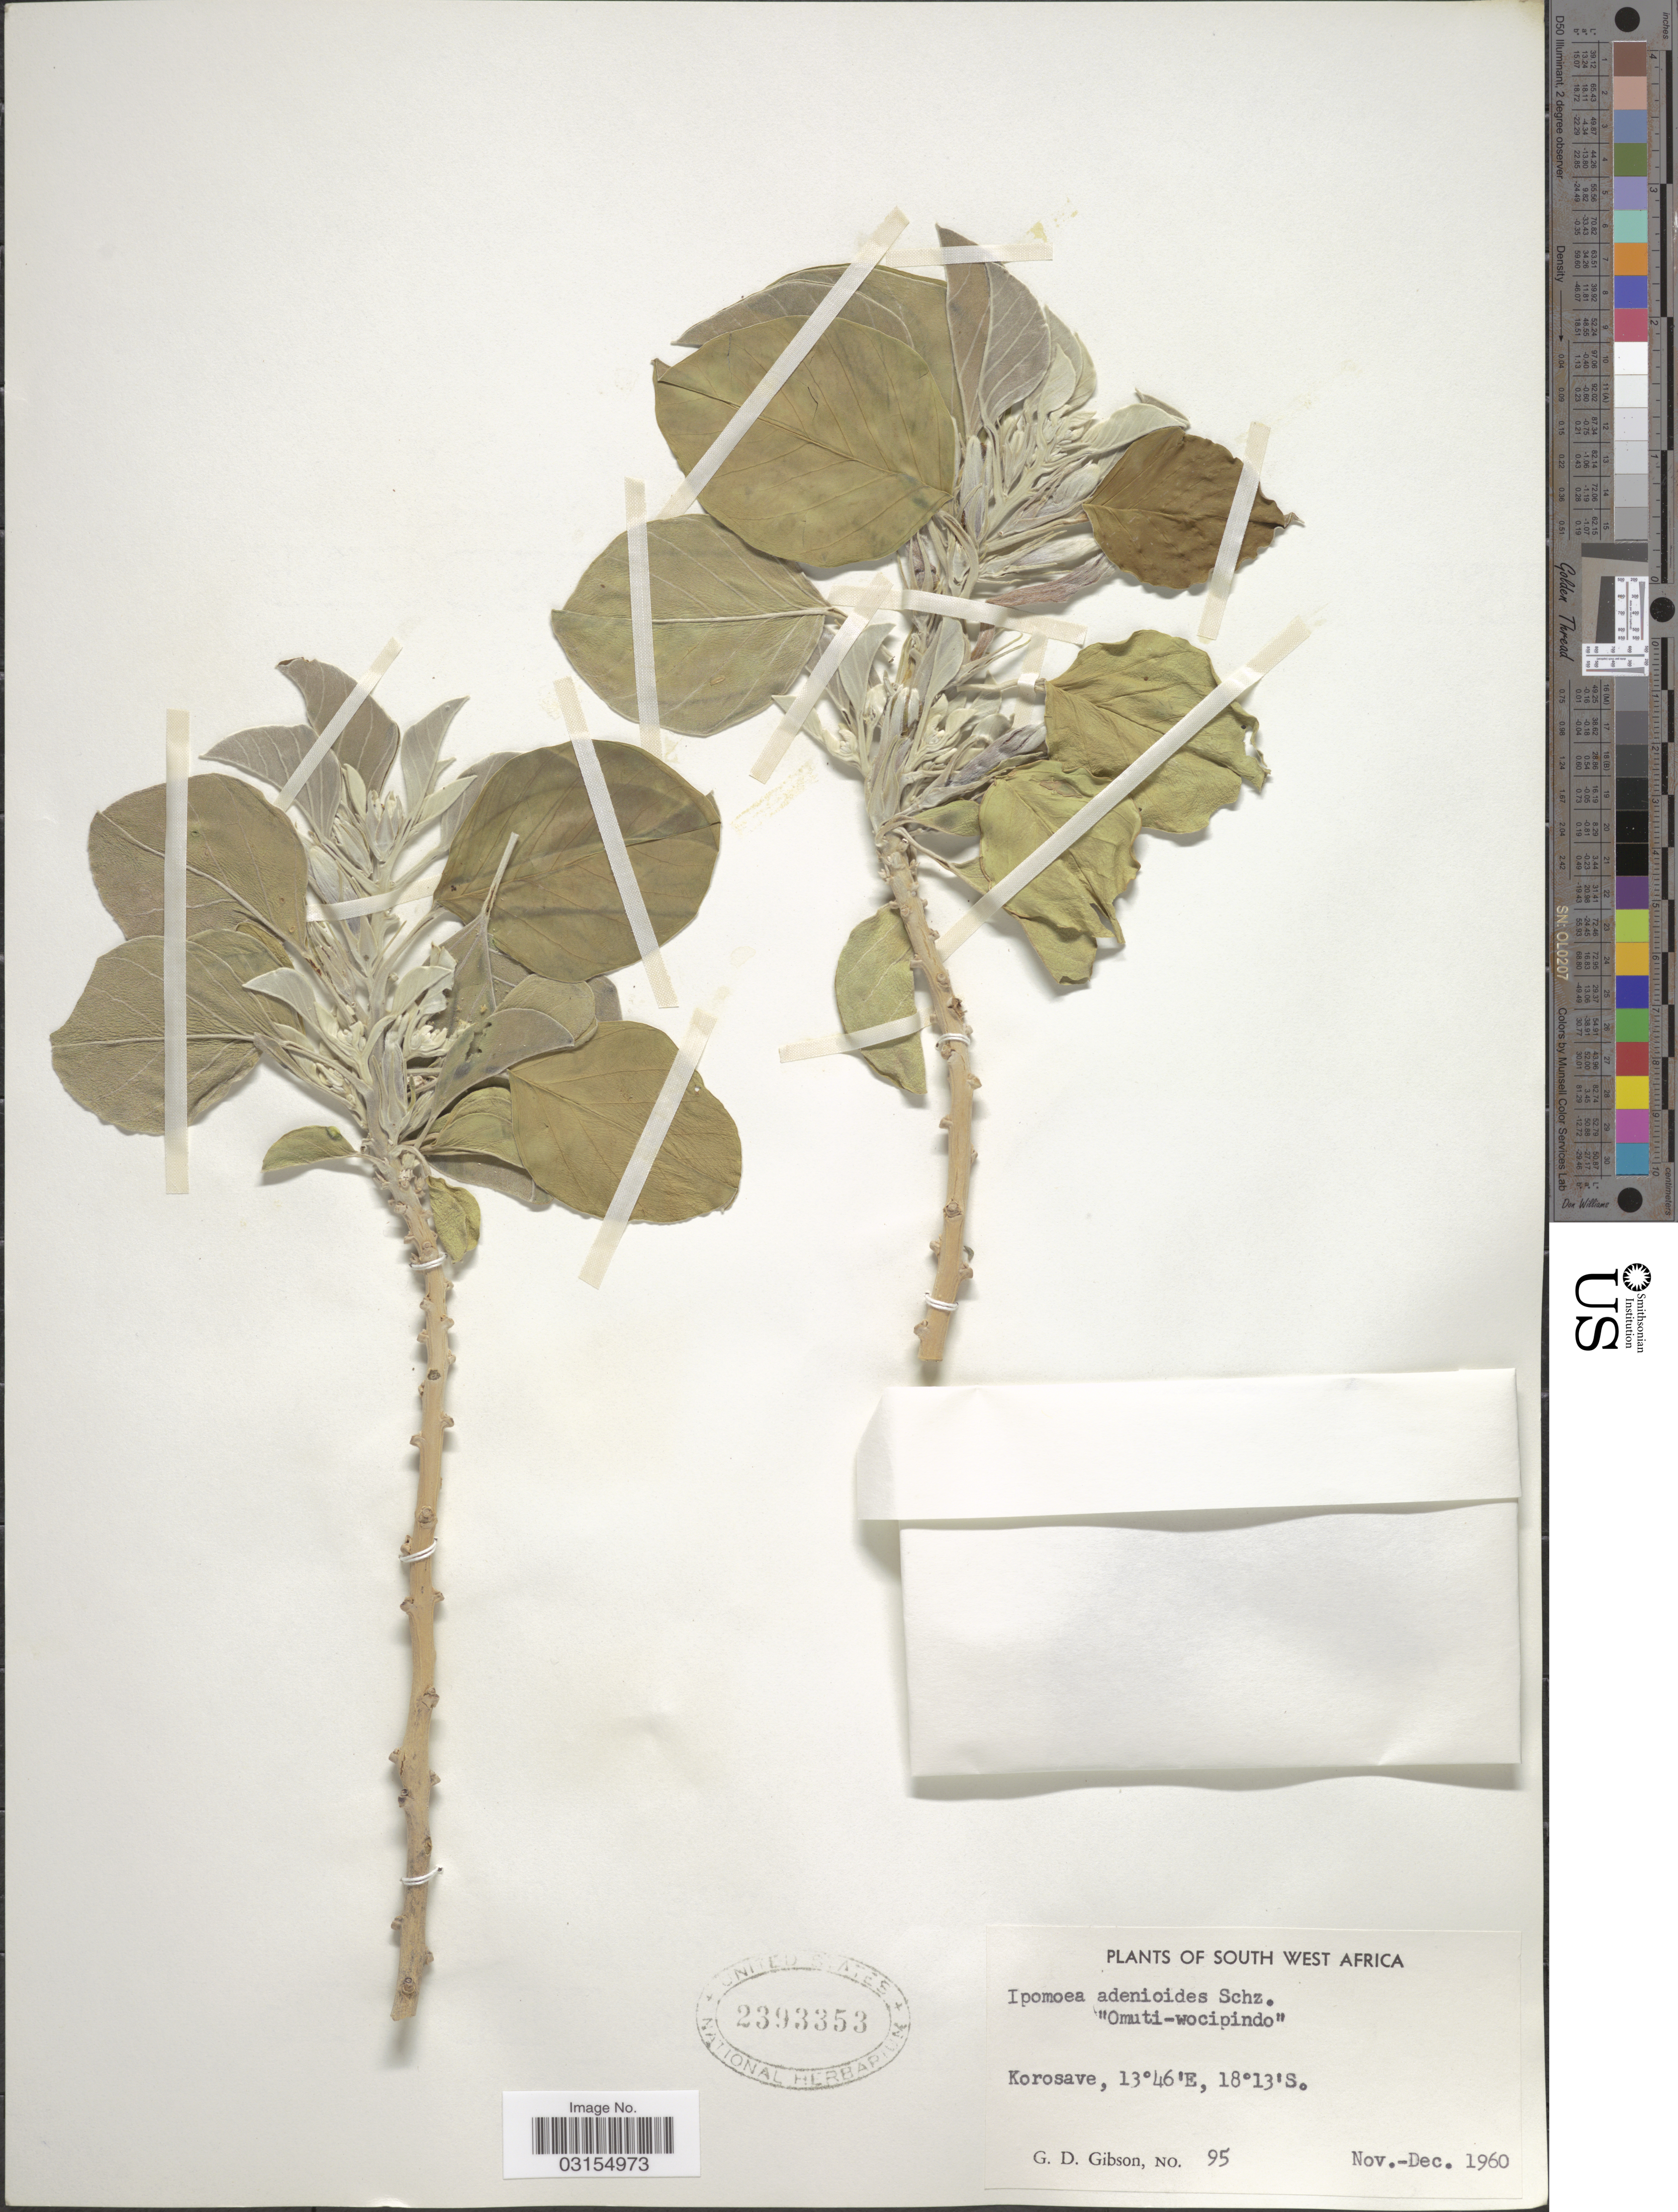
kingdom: Plantae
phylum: Tracheophyta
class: Magnoliopsida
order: Solanales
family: Convolvulaceae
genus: Ipomoea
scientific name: Ipomoea adenioides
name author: Schinz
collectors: G. D. Gibson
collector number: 95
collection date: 1960-11/1960-12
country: Namibia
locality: South West Africa. Korosave.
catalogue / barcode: US 2393353